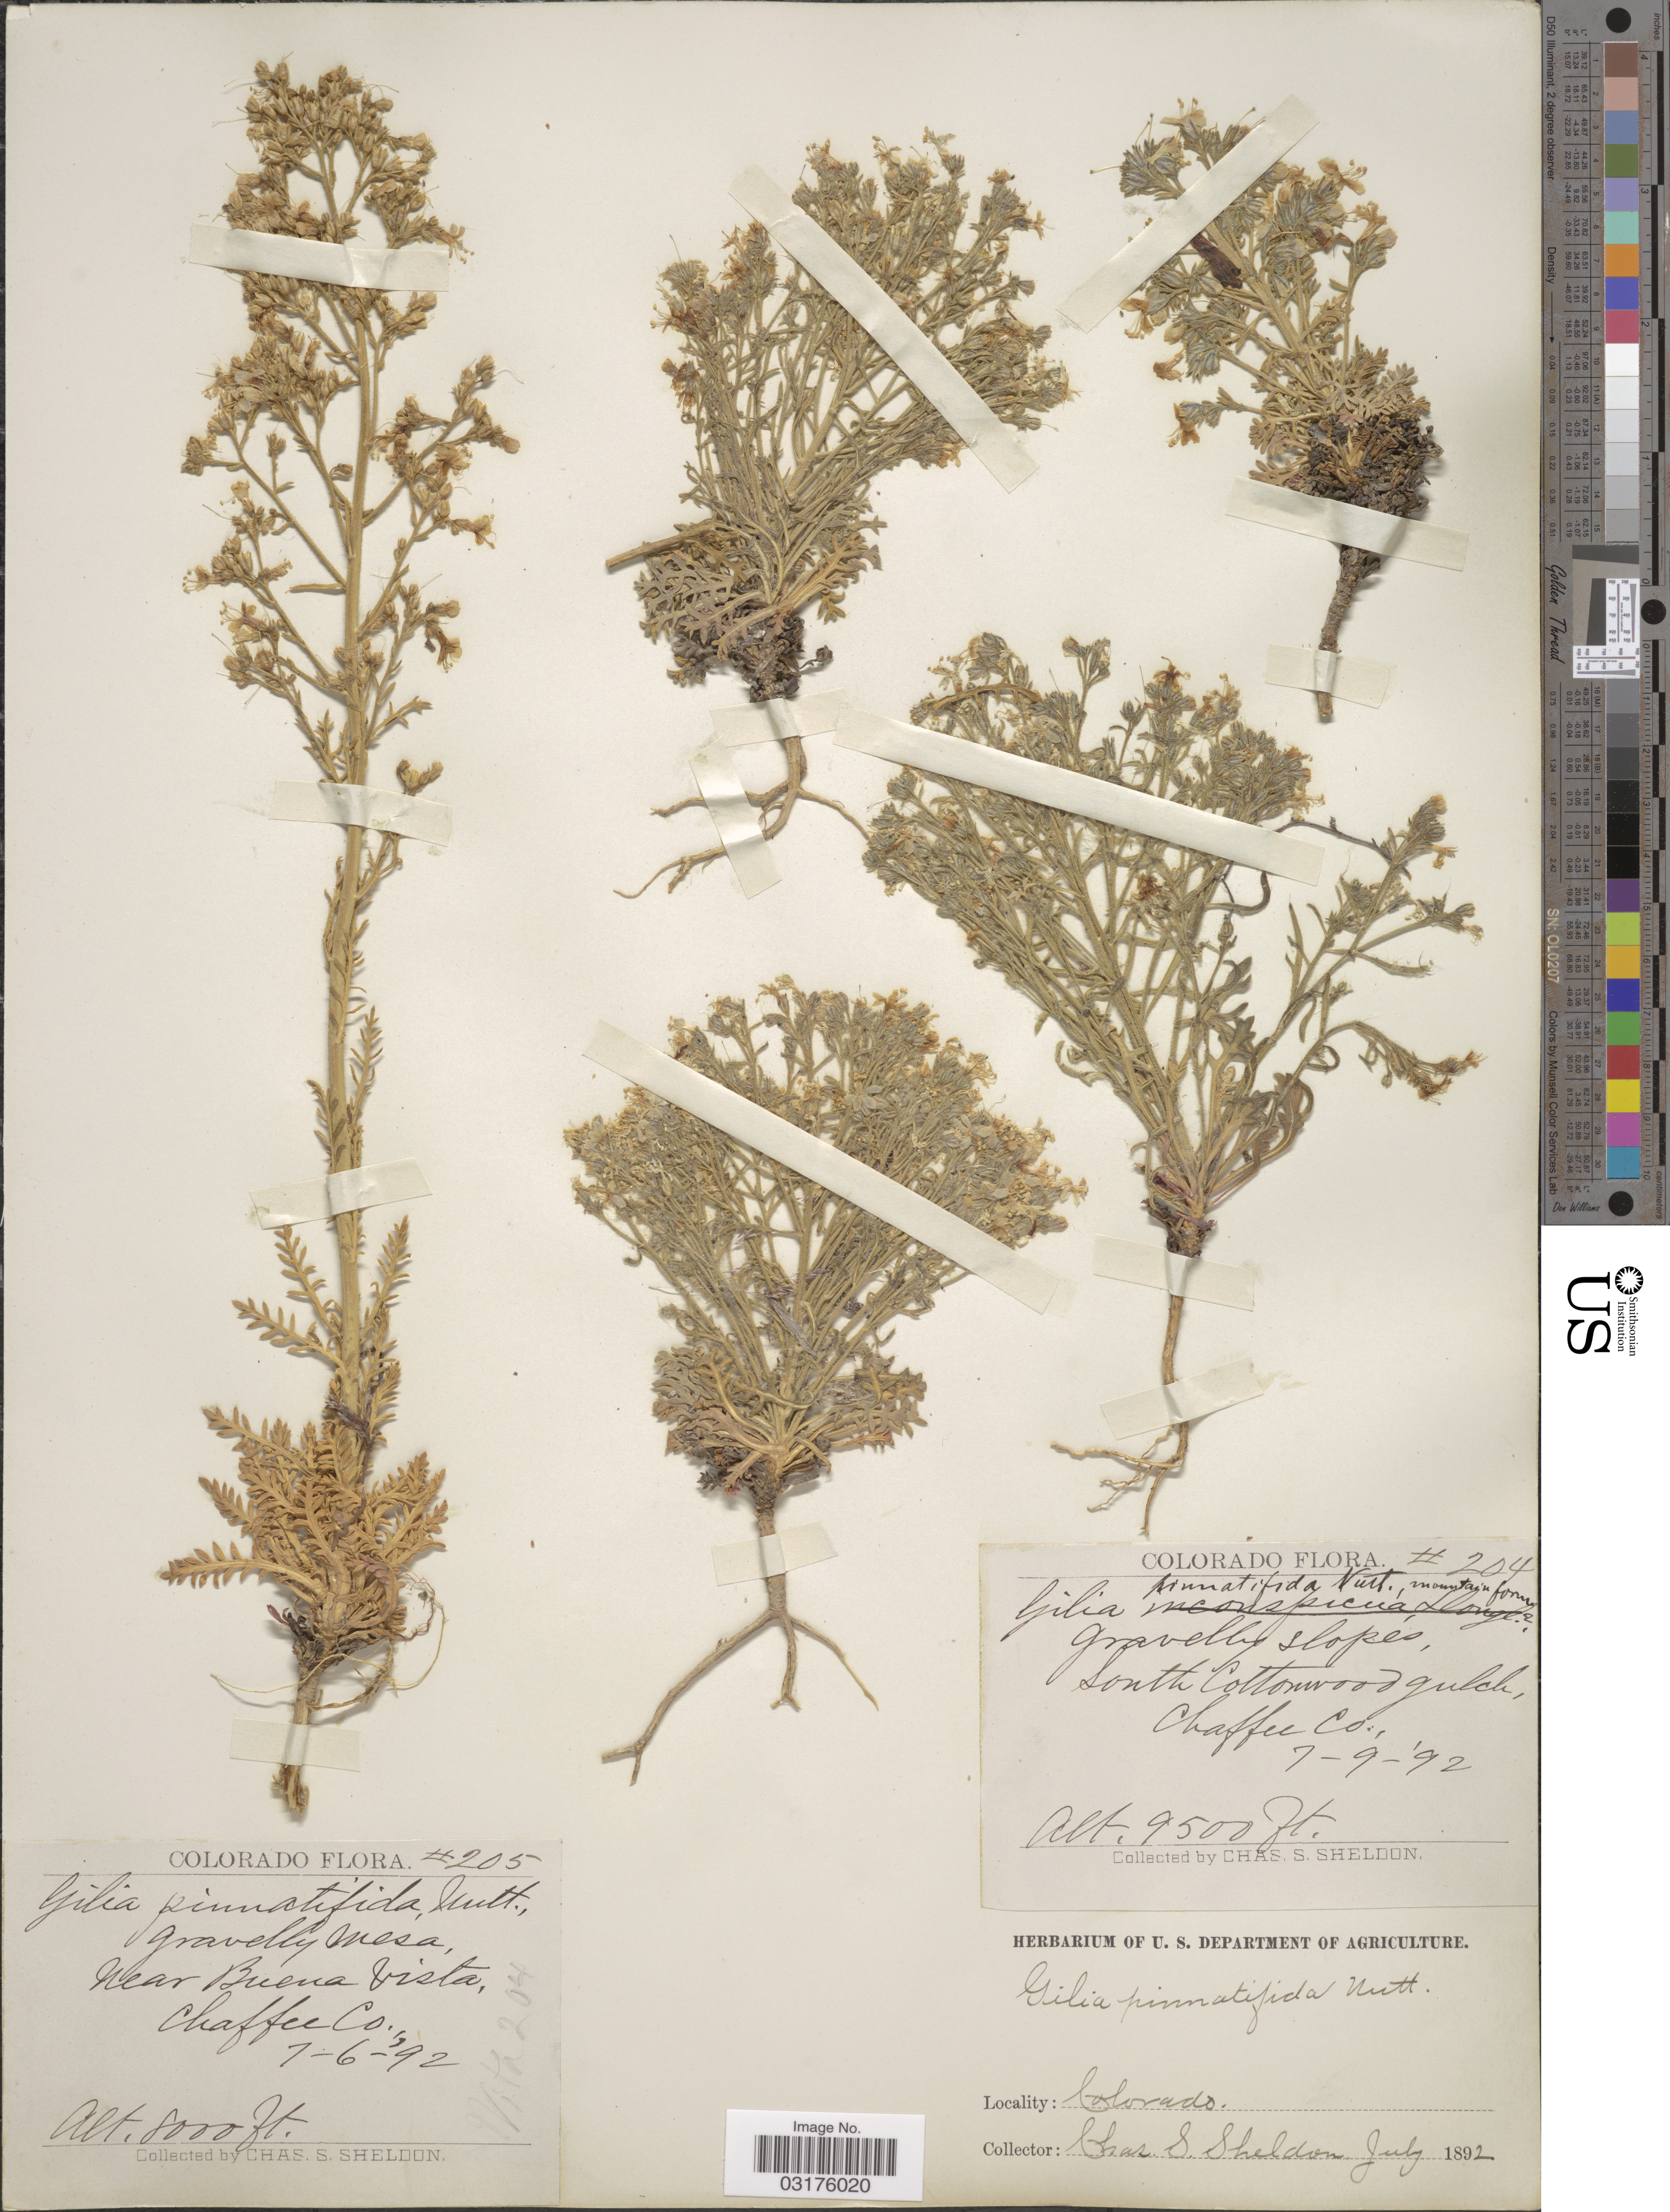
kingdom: Plantae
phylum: Tracheophyta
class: Magnoliopsida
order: Ericales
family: Polemoniaceae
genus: Aliciella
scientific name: Aliciella pinnatifida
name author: (Nutt. ex A. Gray) J.M. Porter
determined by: Strong, Mark T., (BOT), Smithsonian Institution - National Museum of Natural History (UNITED STATES)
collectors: C. S. Sheldon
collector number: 204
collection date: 1892-07-09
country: United States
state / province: Colorado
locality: South Cottonwood gulch, Chaffee Co.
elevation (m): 2896